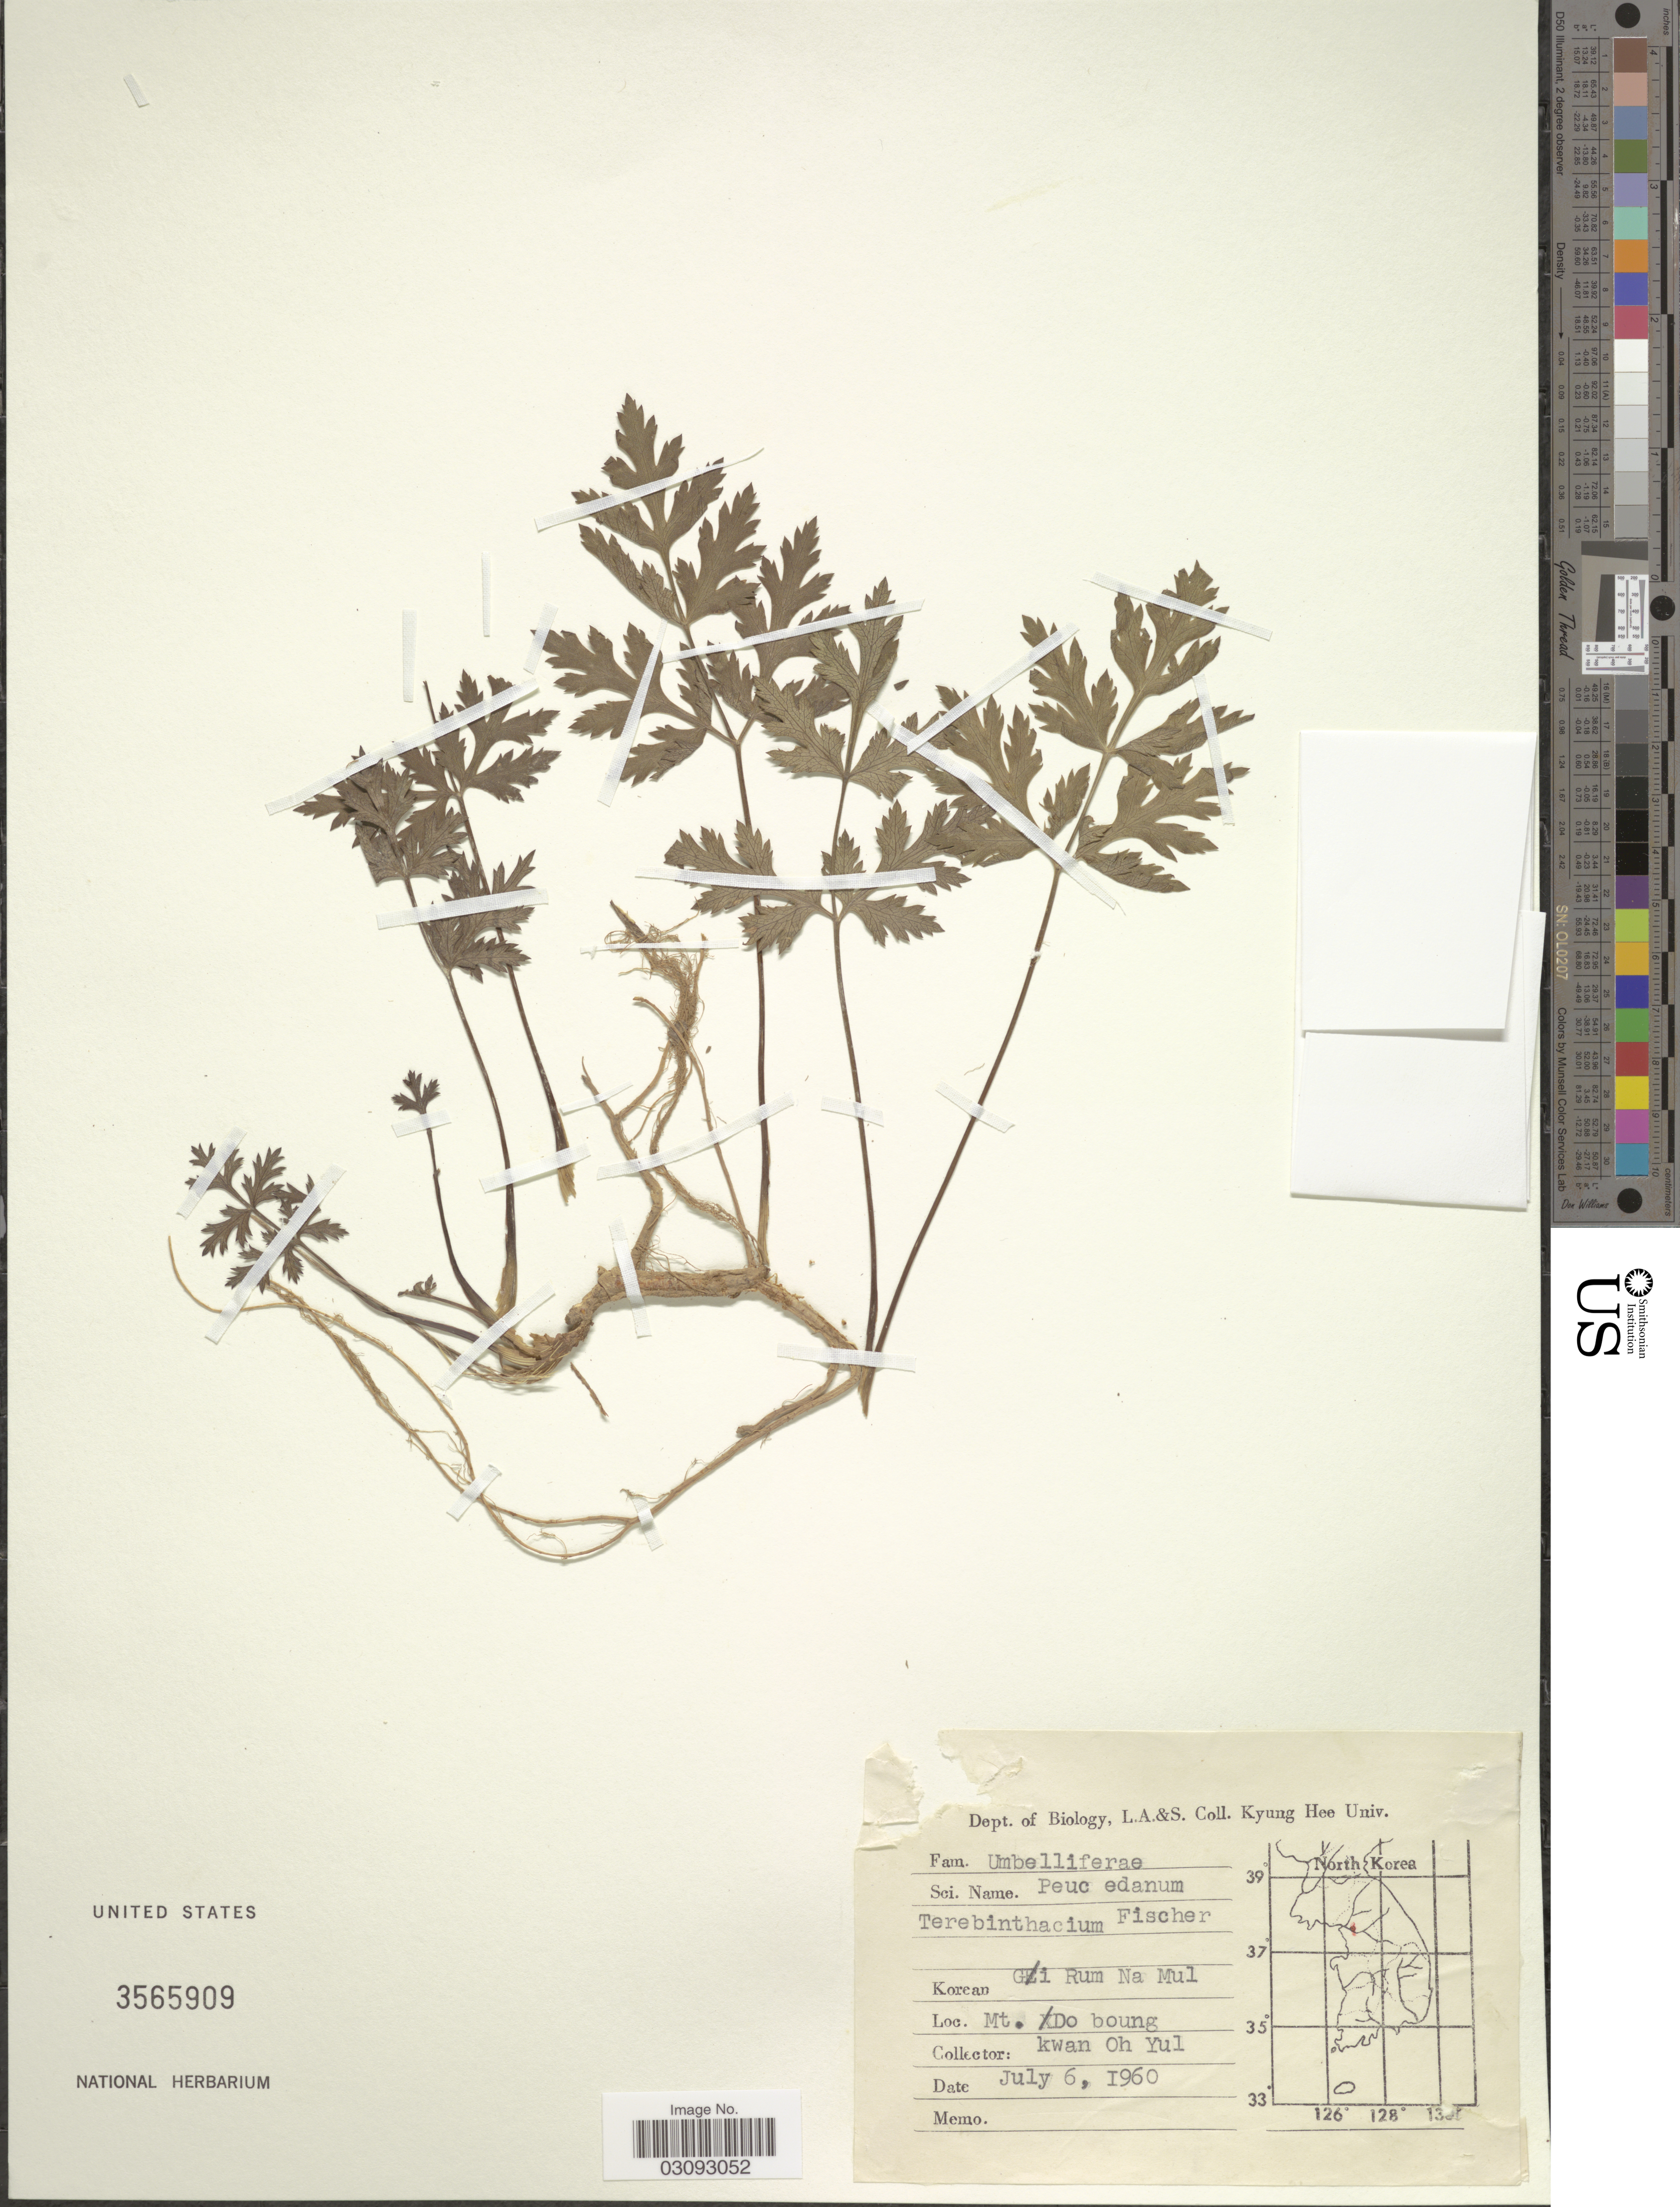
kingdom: Plantae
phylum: Tracheophyta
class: Magnoliopsida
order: Apiales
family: Apiaceae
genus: Peucedanum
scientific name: Peucedanum terebinthaceum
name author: (Fisch. ex Trevir.) Ledeb.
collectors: K. Yul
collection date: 1960-07-06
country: South Korea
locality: Mt. Do boung.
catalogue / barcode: US 3565909